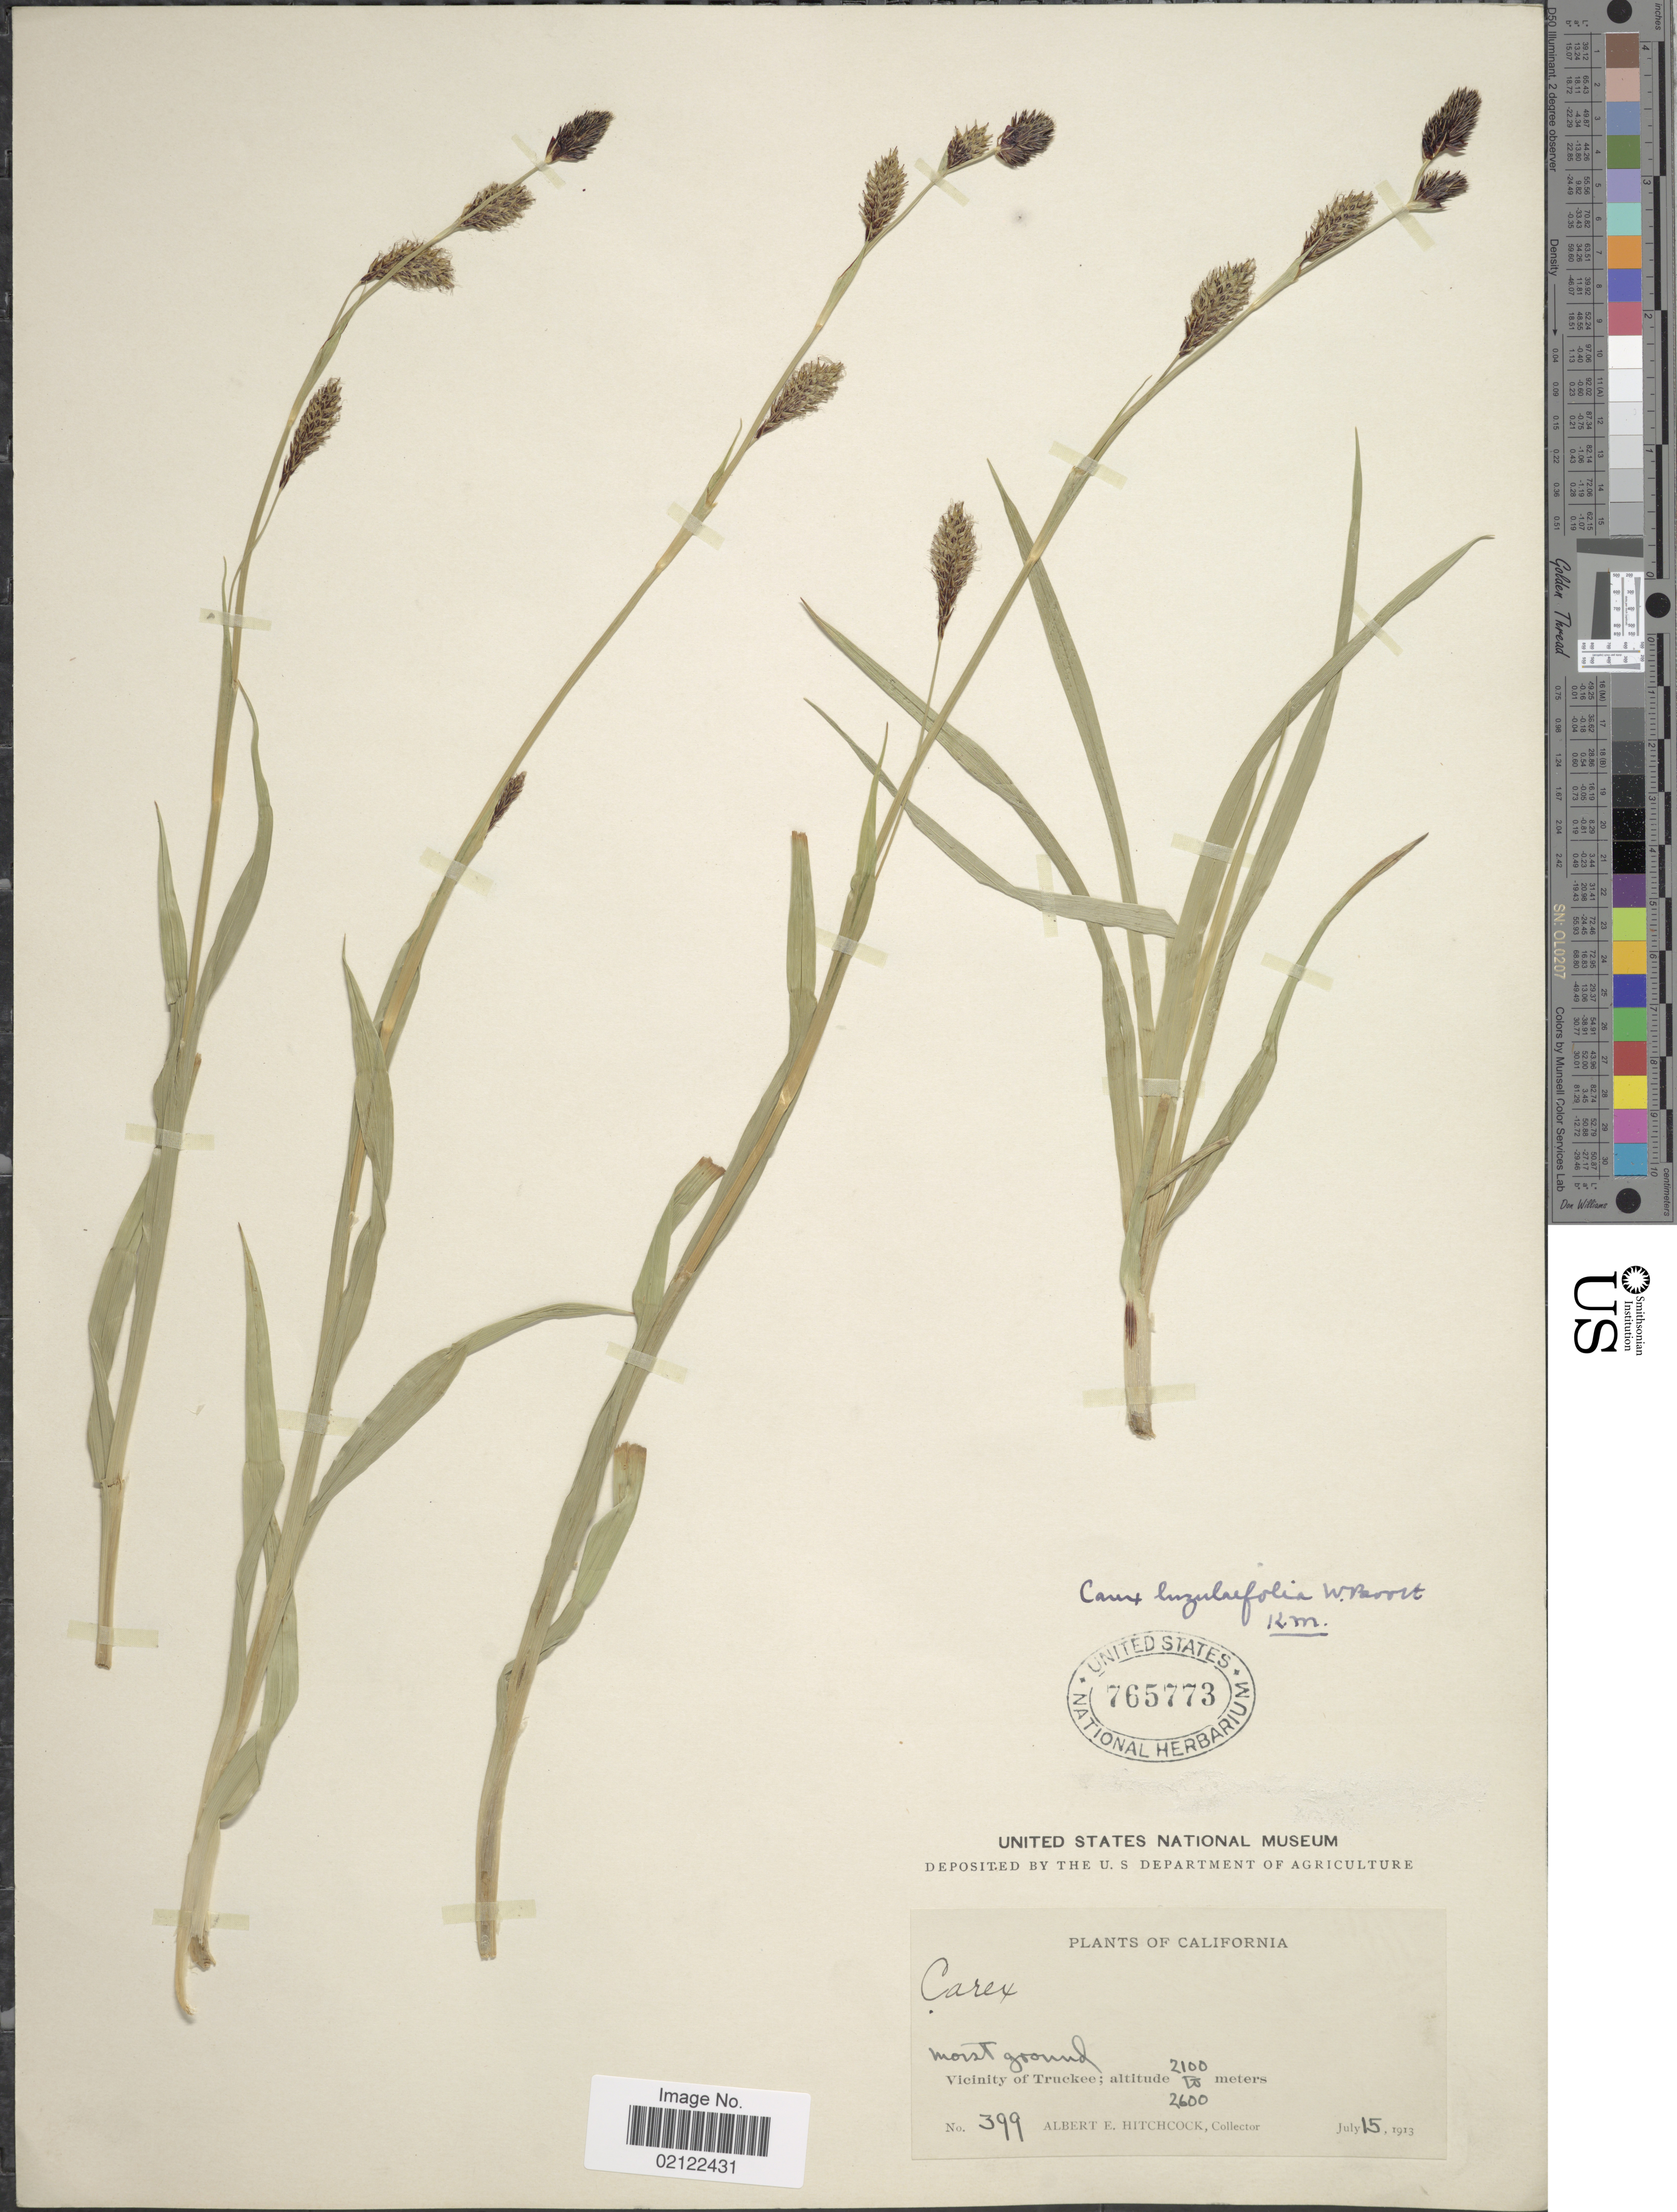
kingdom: Plantae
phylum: Tracheophyta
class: Liliopsida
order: Poales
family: Cyperaceae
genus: Carex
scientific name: Carex luzulifolia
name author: W. Boott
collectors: A. Hitchcock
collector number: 399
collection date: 1913-07-15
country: United States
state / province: California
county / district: Nevada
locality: Moist ground. Vicinity of Truckee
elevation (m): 2100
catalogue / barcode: US 765773